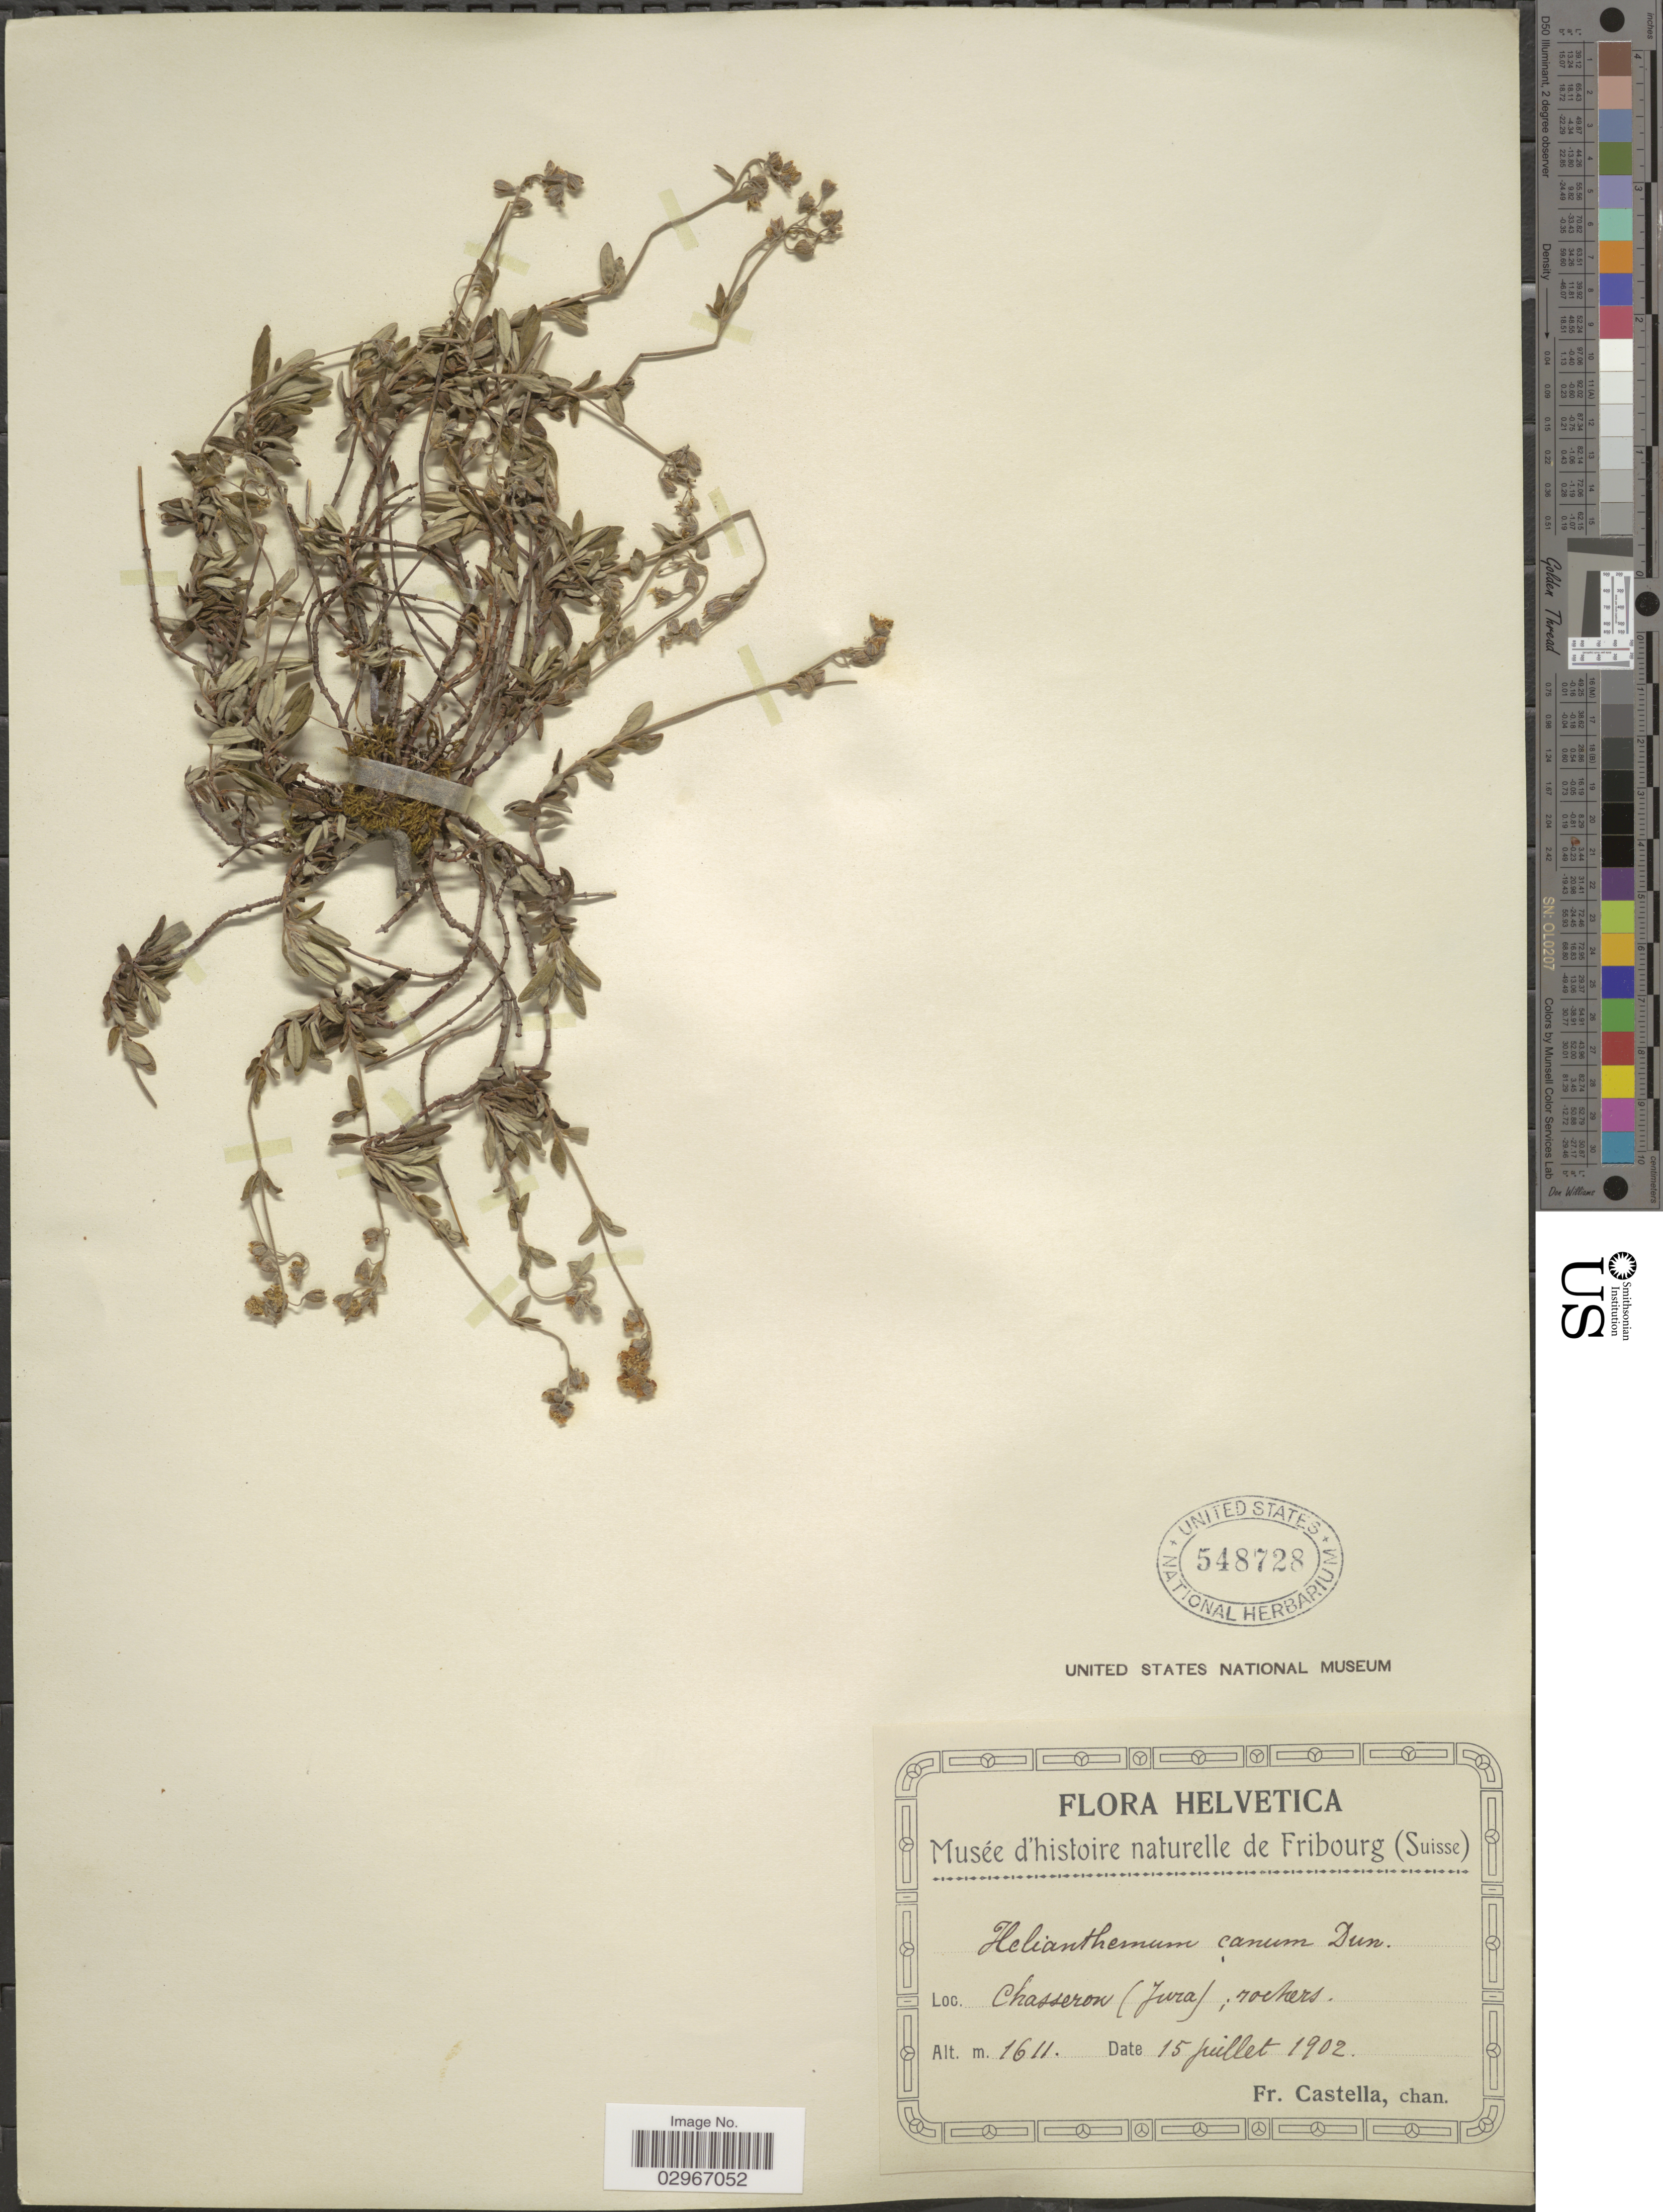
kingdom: Plantae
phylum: Tracheophyta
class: Magnoliopsida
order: Malvales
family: Cistaceae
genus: Helianthemum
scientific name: Helianthemum canum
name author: (L.) Hornem.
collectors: Fr. Castella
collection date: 1902-07-15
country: Switzerland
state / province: Jura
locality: Helvetica. Chasseron (Jura); rochers.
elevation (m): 1611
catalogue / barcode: US 548728